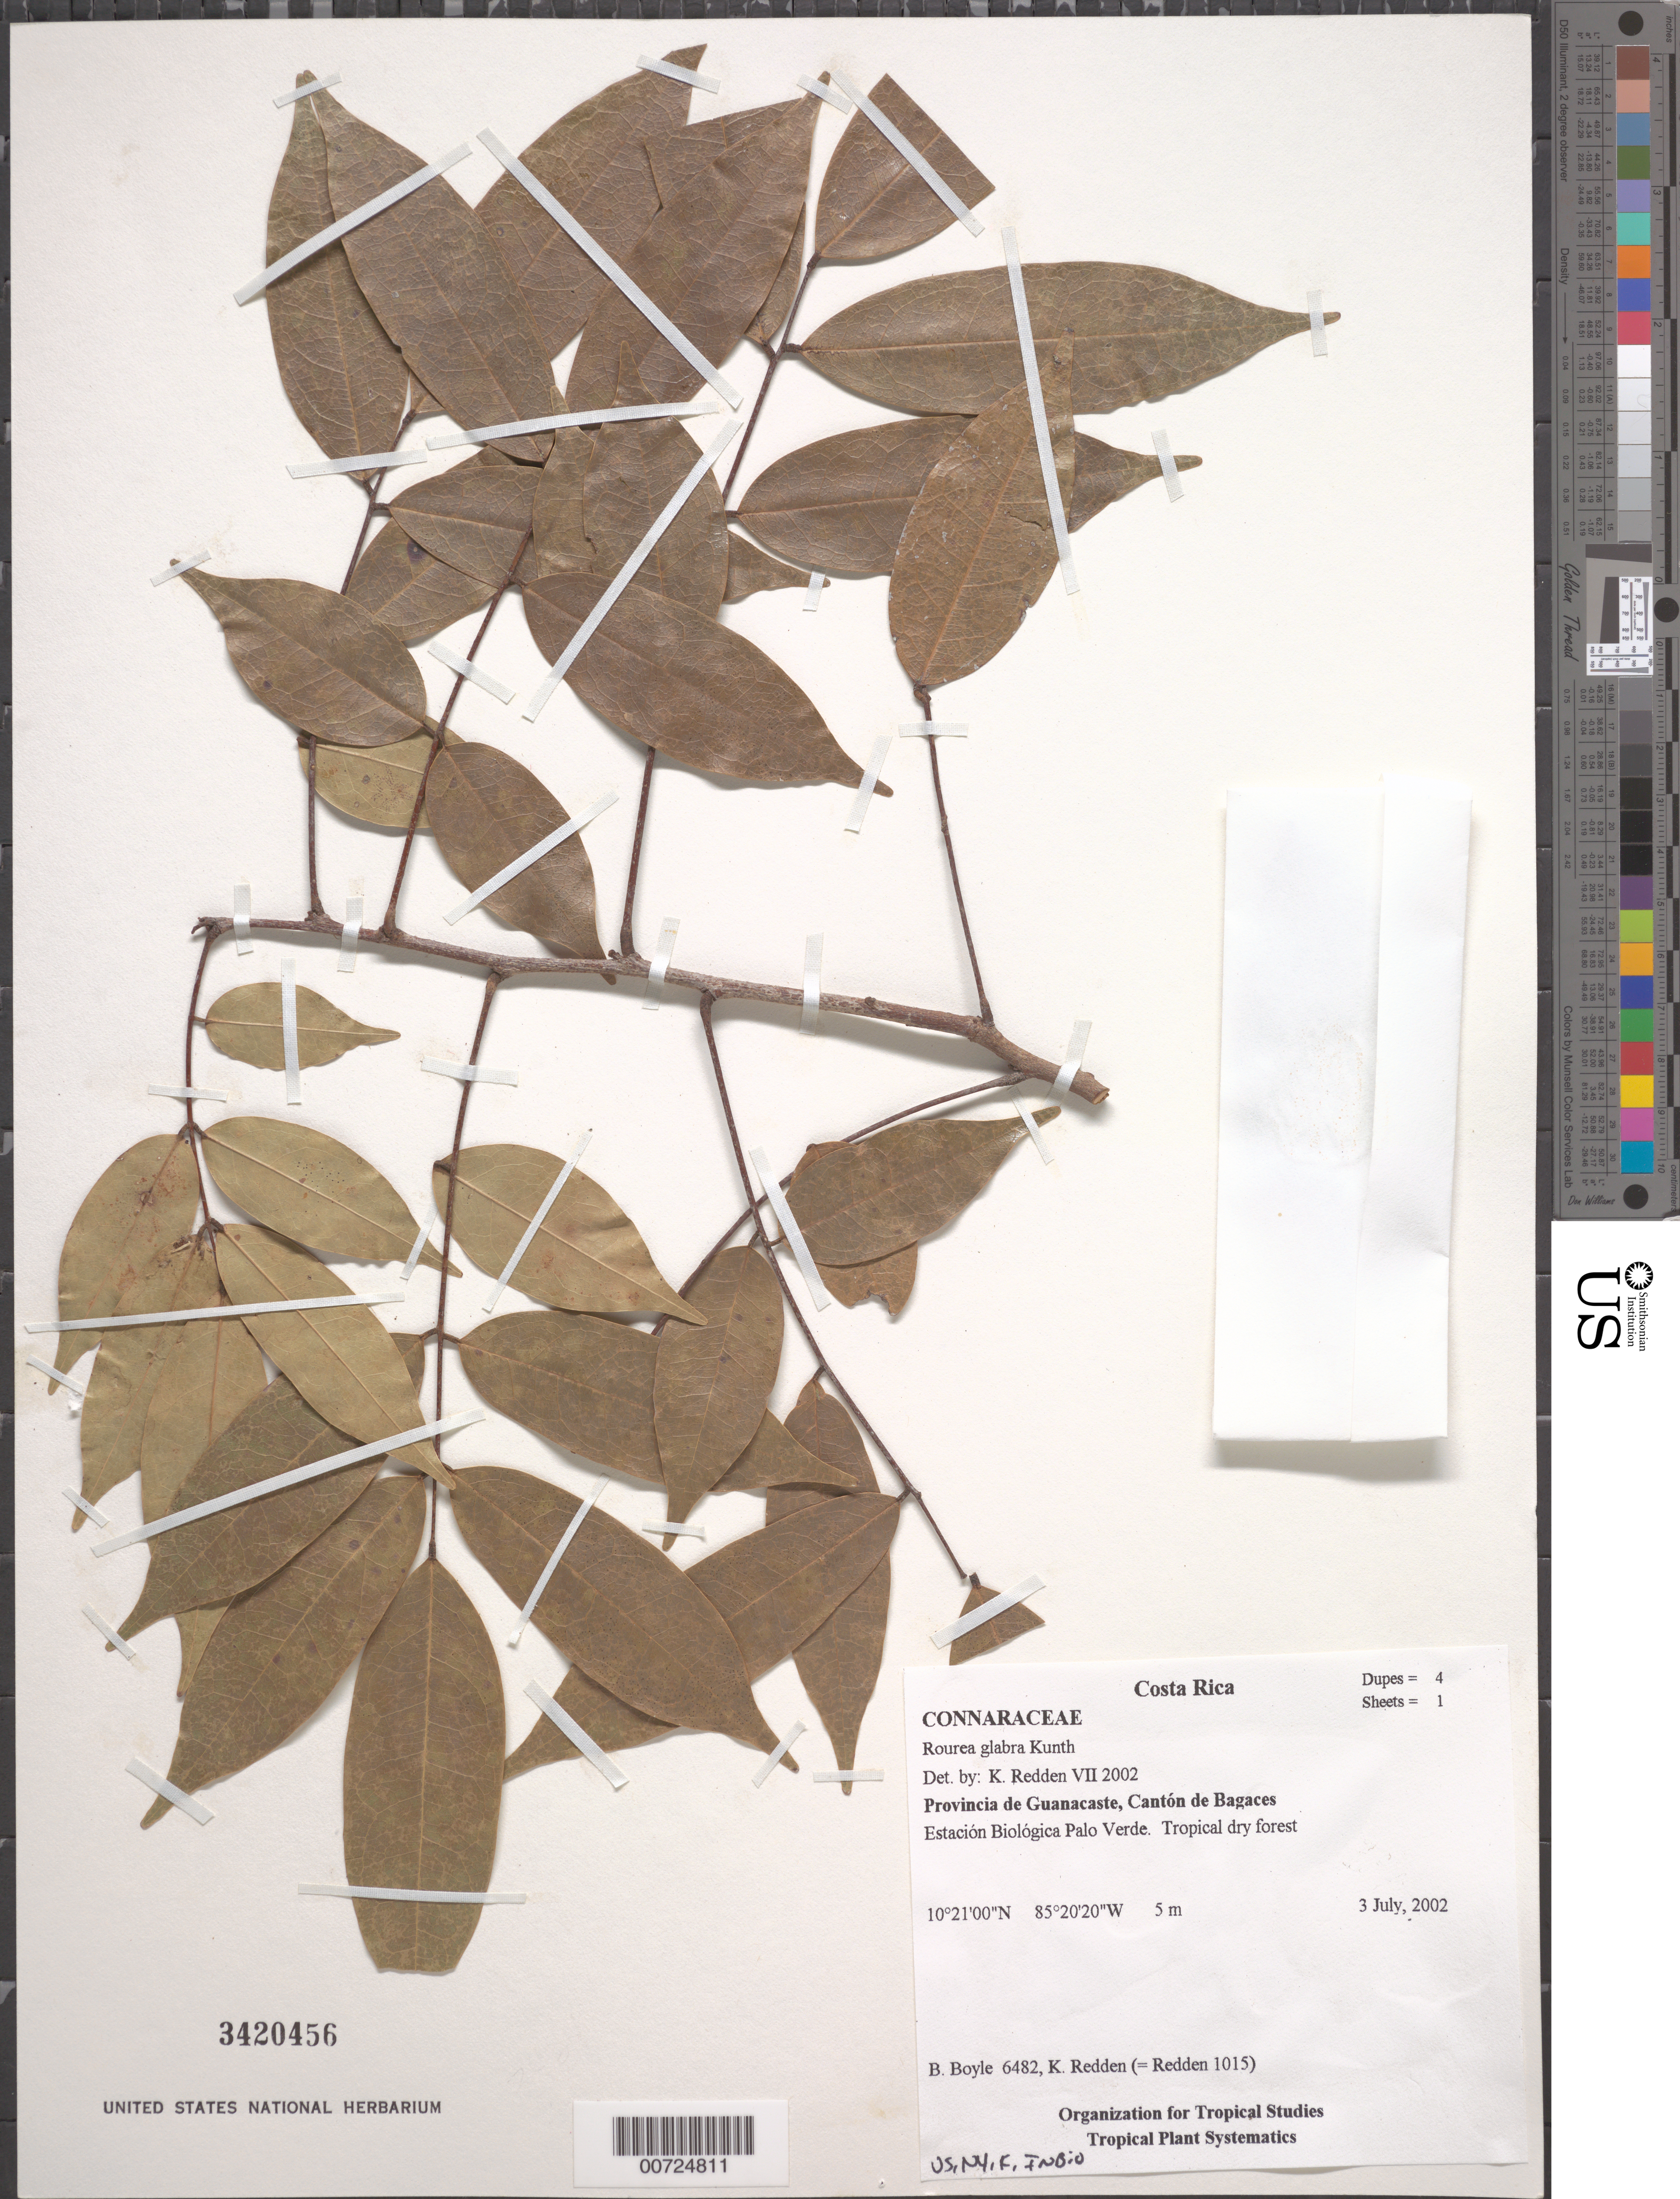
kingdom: Plantae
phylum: Tracheophyta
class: Magnoliopsida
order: Oxalidales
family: Connaraceae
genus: Rourea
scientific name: Rourea glabra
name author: Kunth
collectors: B. Boyle & K. M. Redden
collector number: Redden1015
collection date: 2002-07-03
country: Costa Rica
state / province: Guanacaste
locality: Cantón de Bagaces. Estación Biológica Palo Verde.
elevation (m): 5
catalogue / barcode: US 3420456